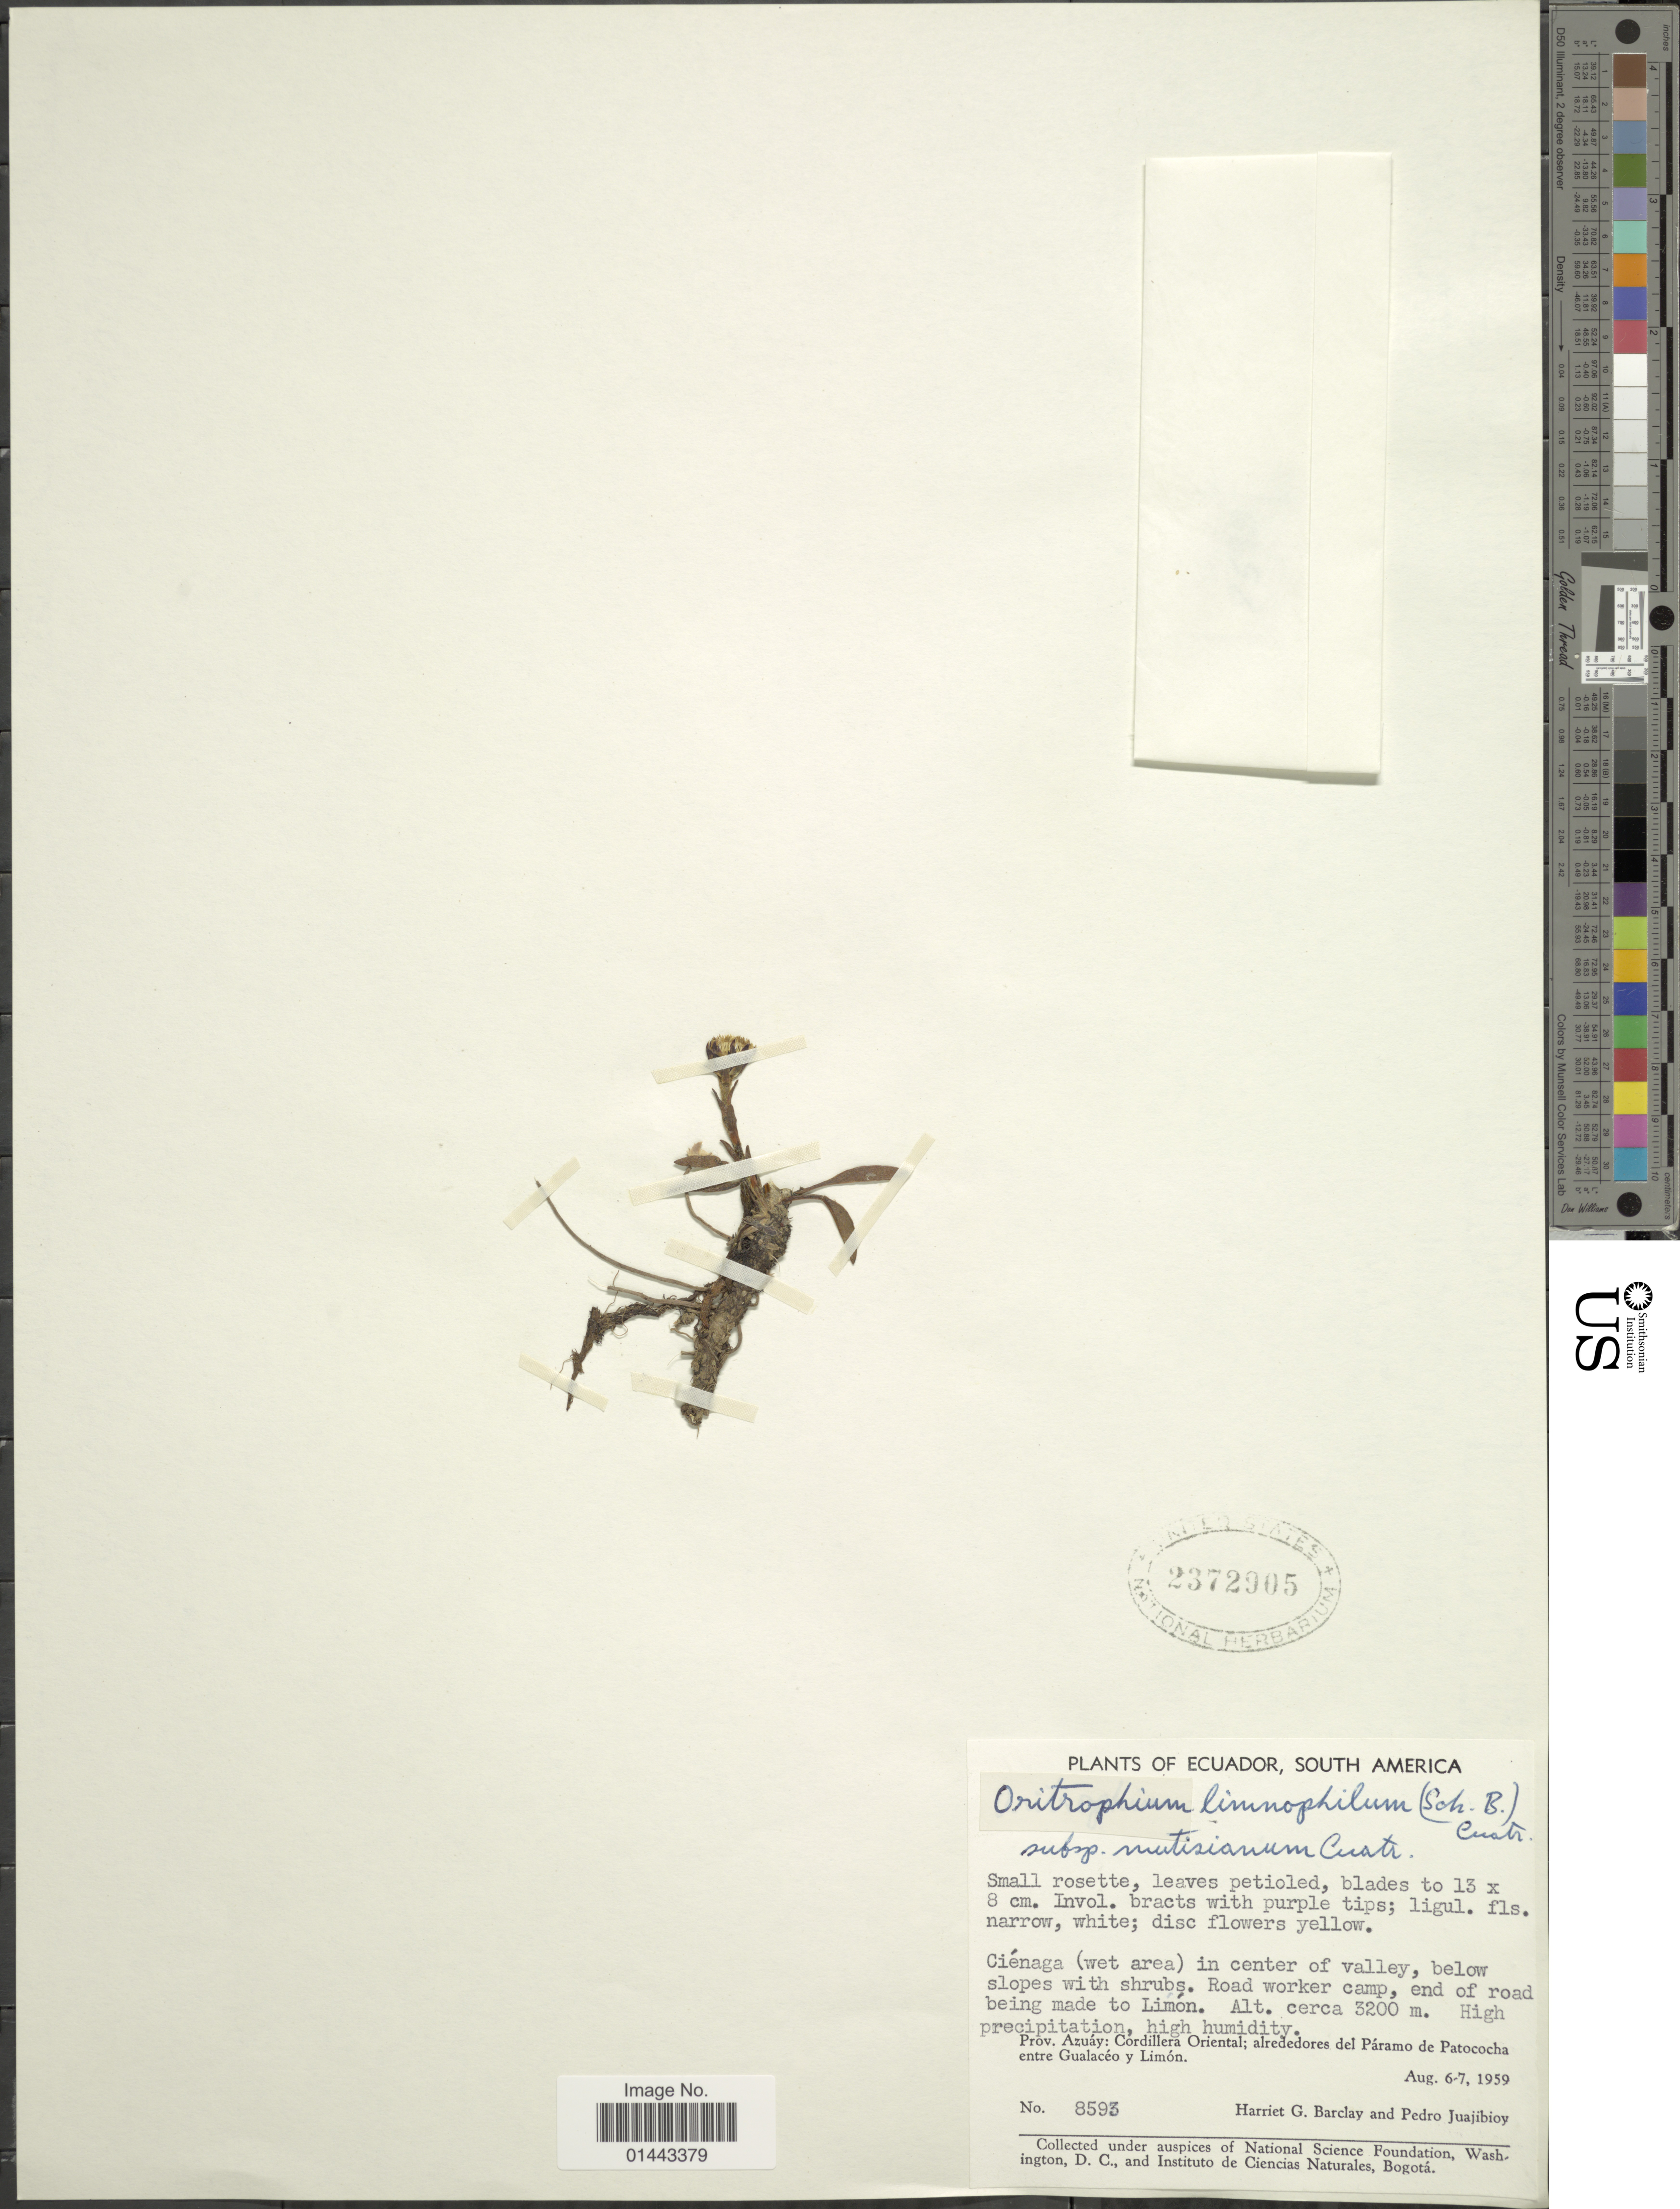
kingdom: Plantae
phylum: Tracheophyta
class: Magnoliopsida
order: Asterales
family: Asteraceae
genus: Oritrophium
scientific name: Oritrophium limnophilum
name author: (Sch. Bip.) Cuatrec.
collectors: H. G. Barclay & P. Juajibioy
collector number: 8593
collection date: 1959-08-06/1959-08-07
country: Ecuador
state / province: Azuay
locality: Cordillera Oriental; alrededores del Paramo de Patococha entre Gualaceo y Limon, Cienaga (wet area) in center of valley, below slopes with shrubs, road worker camp, end of road being made to Limon.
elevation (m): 3200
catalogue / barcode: US 2372905